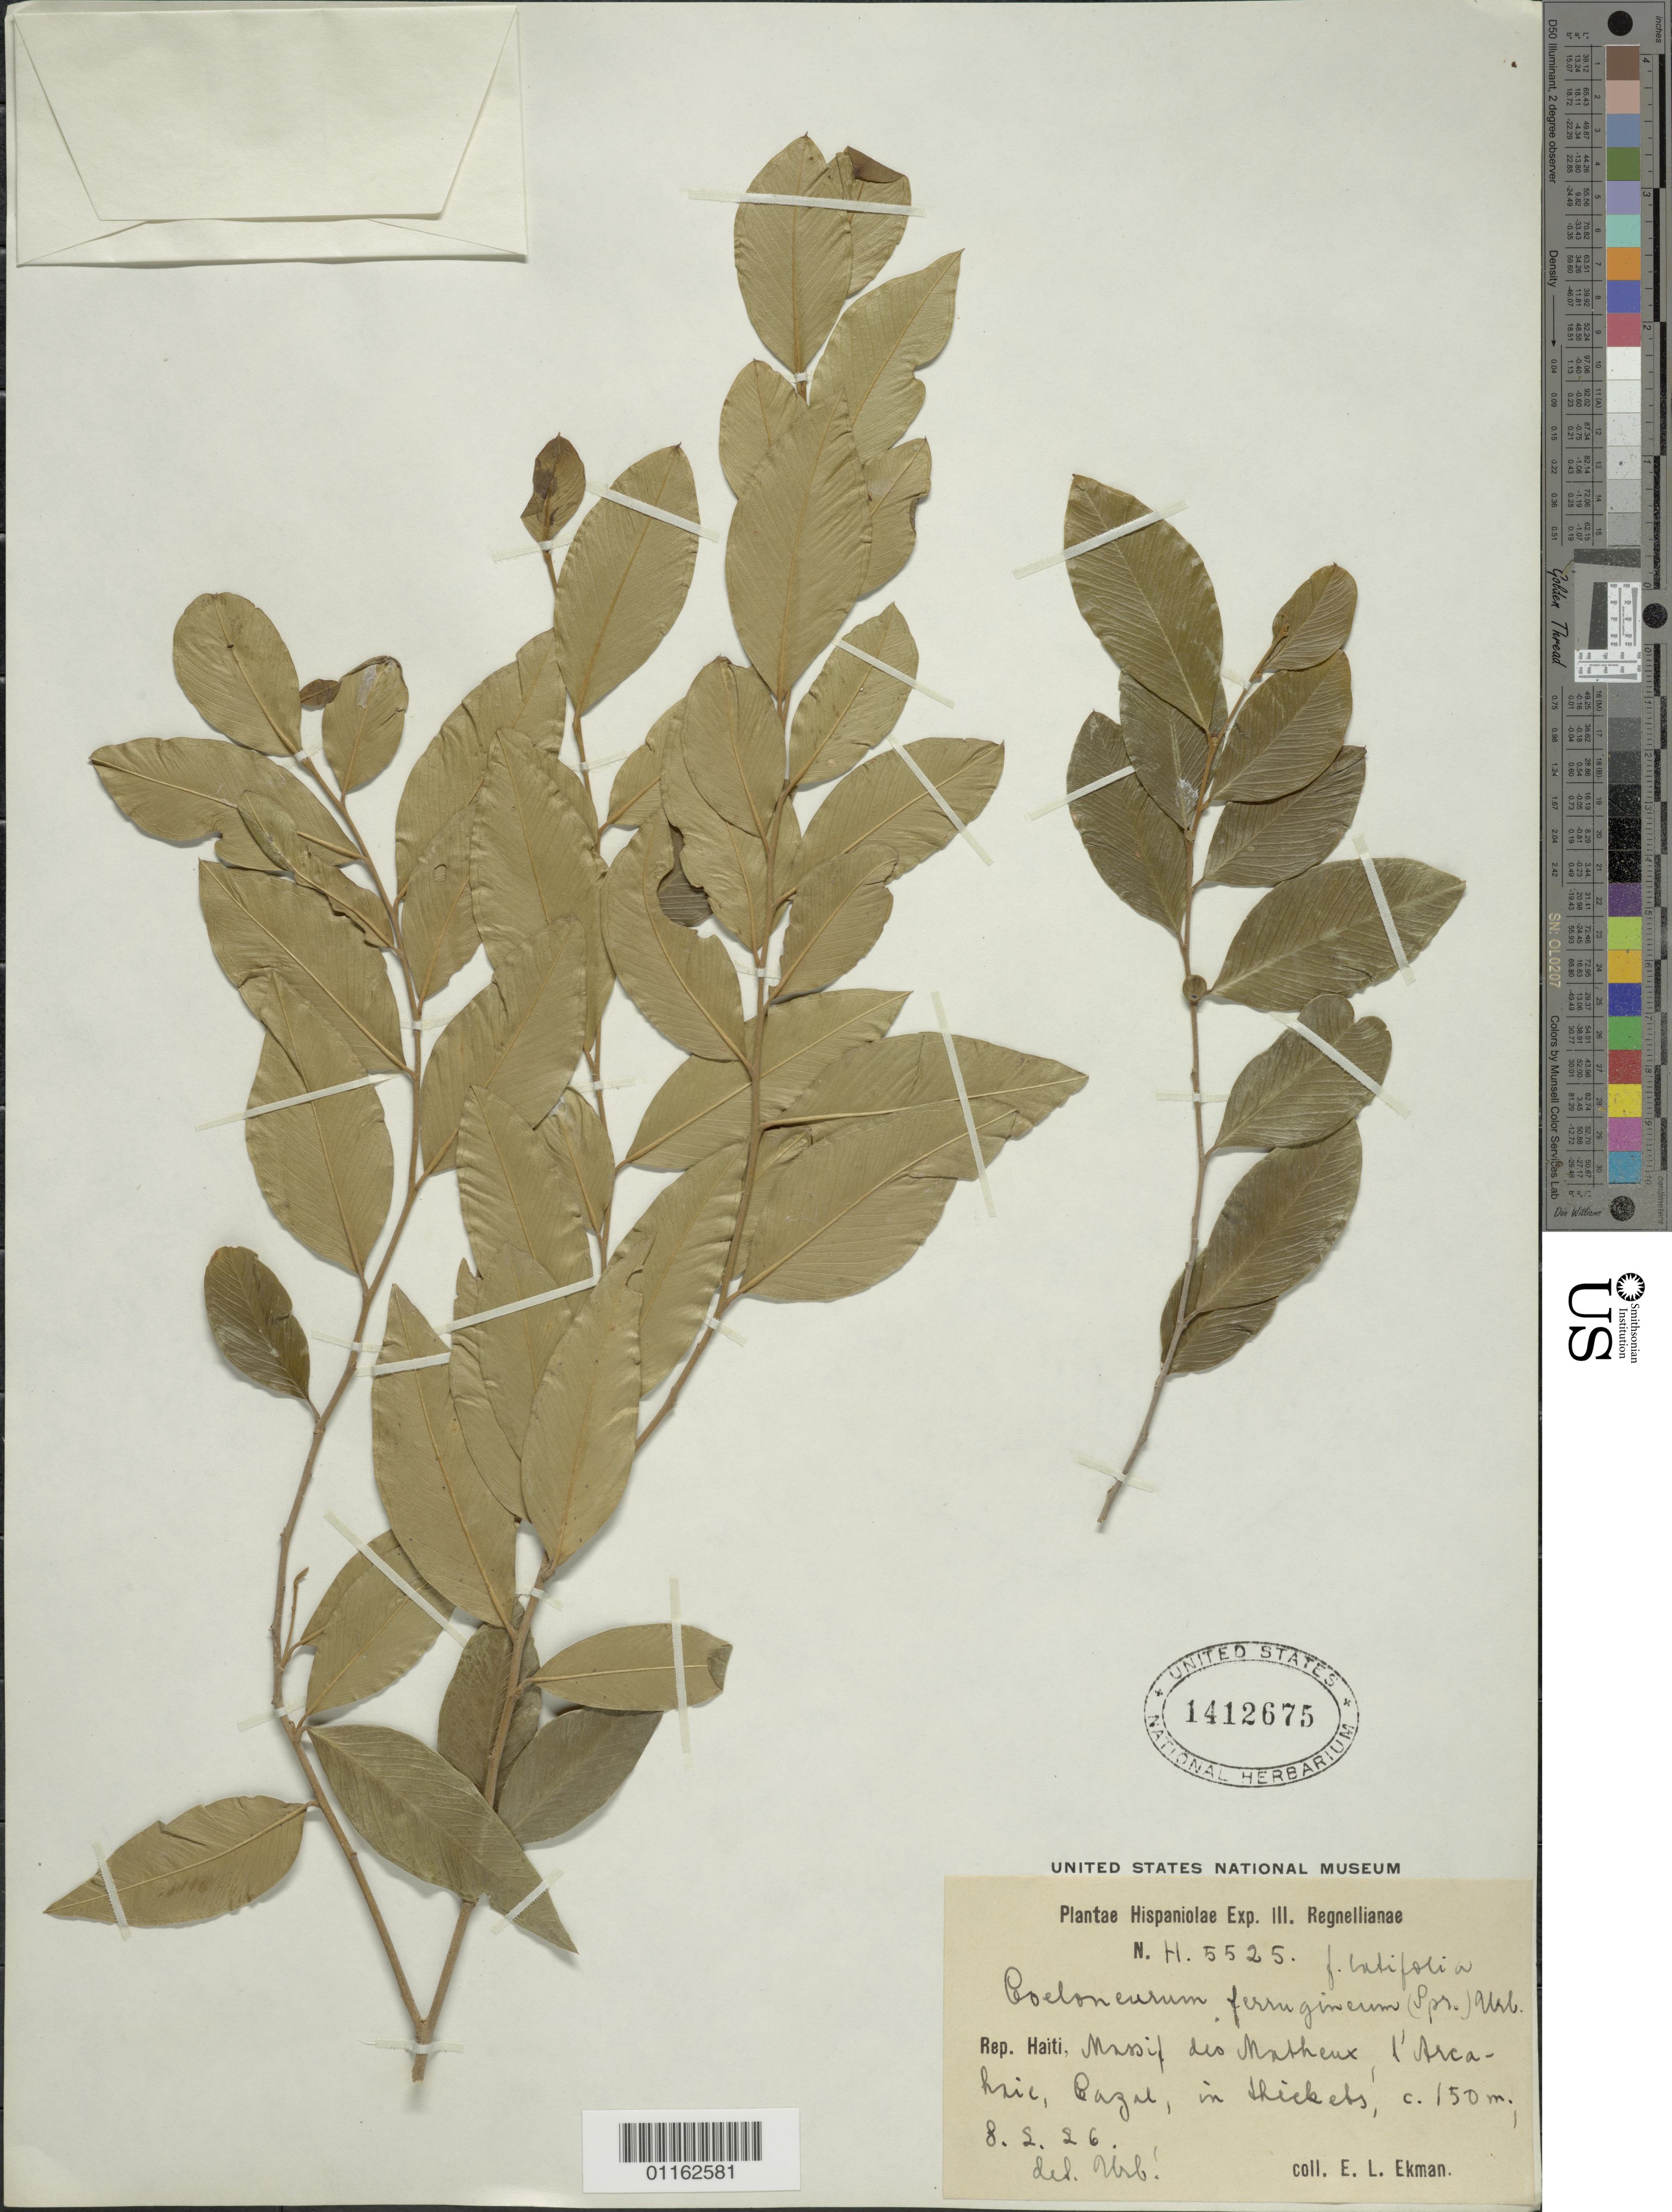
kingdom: Plantae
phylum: Tracheophyta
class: Magnoliopsida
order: Solanales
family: Solanaceae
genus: Coeloneurum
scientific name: Coeloneurum ferrugineum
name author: (Spreng.) Urb.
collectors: E. L. Ekman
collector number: H 5525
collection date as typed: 08 Feb 1926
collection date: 1926-02-08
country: Haiti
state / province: Óuest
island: Hispaniola I.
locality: Massif des Matheux, L'Arcahaie, Pagal, in thickets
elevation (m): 150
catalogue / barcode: US 1412675